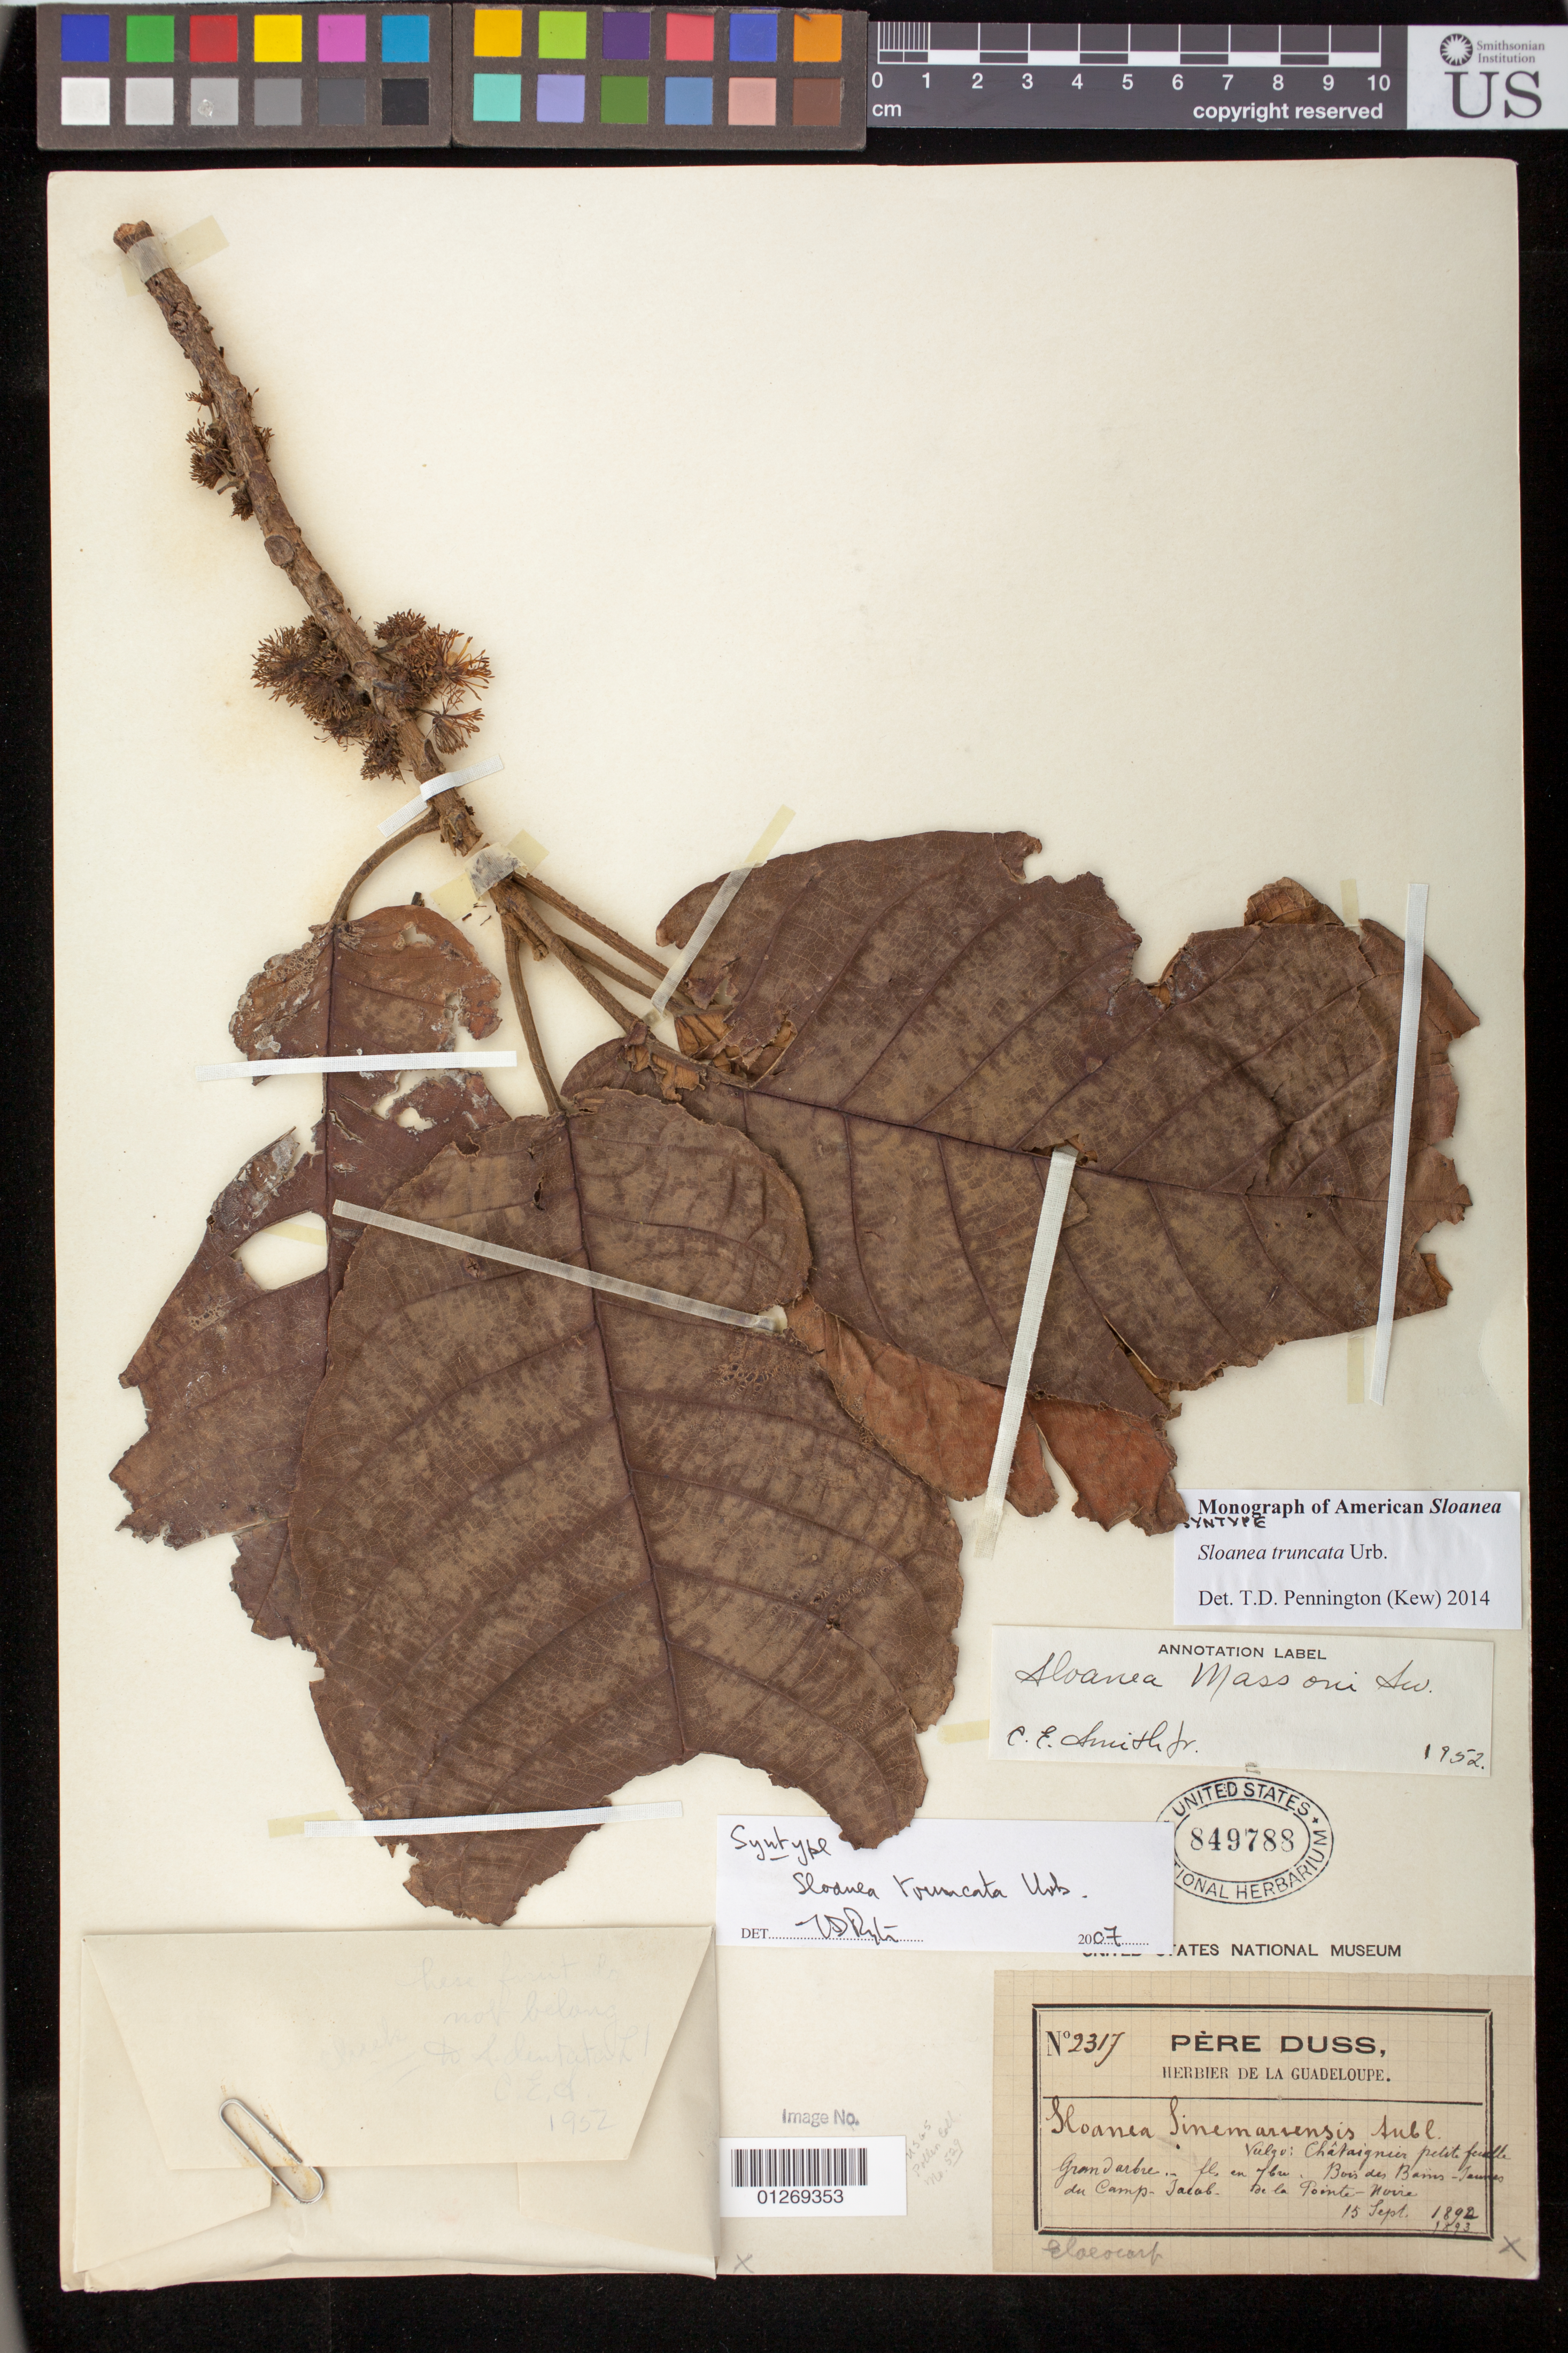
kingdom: Plantae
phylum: Tracheophyta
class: Magnoliopsida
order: Oxalidales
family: Elaeocarpaceae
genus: Sloanea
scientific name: Sloanea truncata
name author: Urb.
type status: Type Collection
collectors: Père Duss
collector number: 2317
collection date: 1893-09-15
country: Guadeloupe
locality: Bois des Basses-Terres du Camp Jacob de la Pointe-Novie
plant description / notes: Specimen annotated as syntype by T.D. Pennington (2014). Protologue cites several collections, ambiguously citing single (?) collection as type, "... Sept. flor.: Duss n. 2317, 3808 (typus)....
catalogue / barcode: US 849788